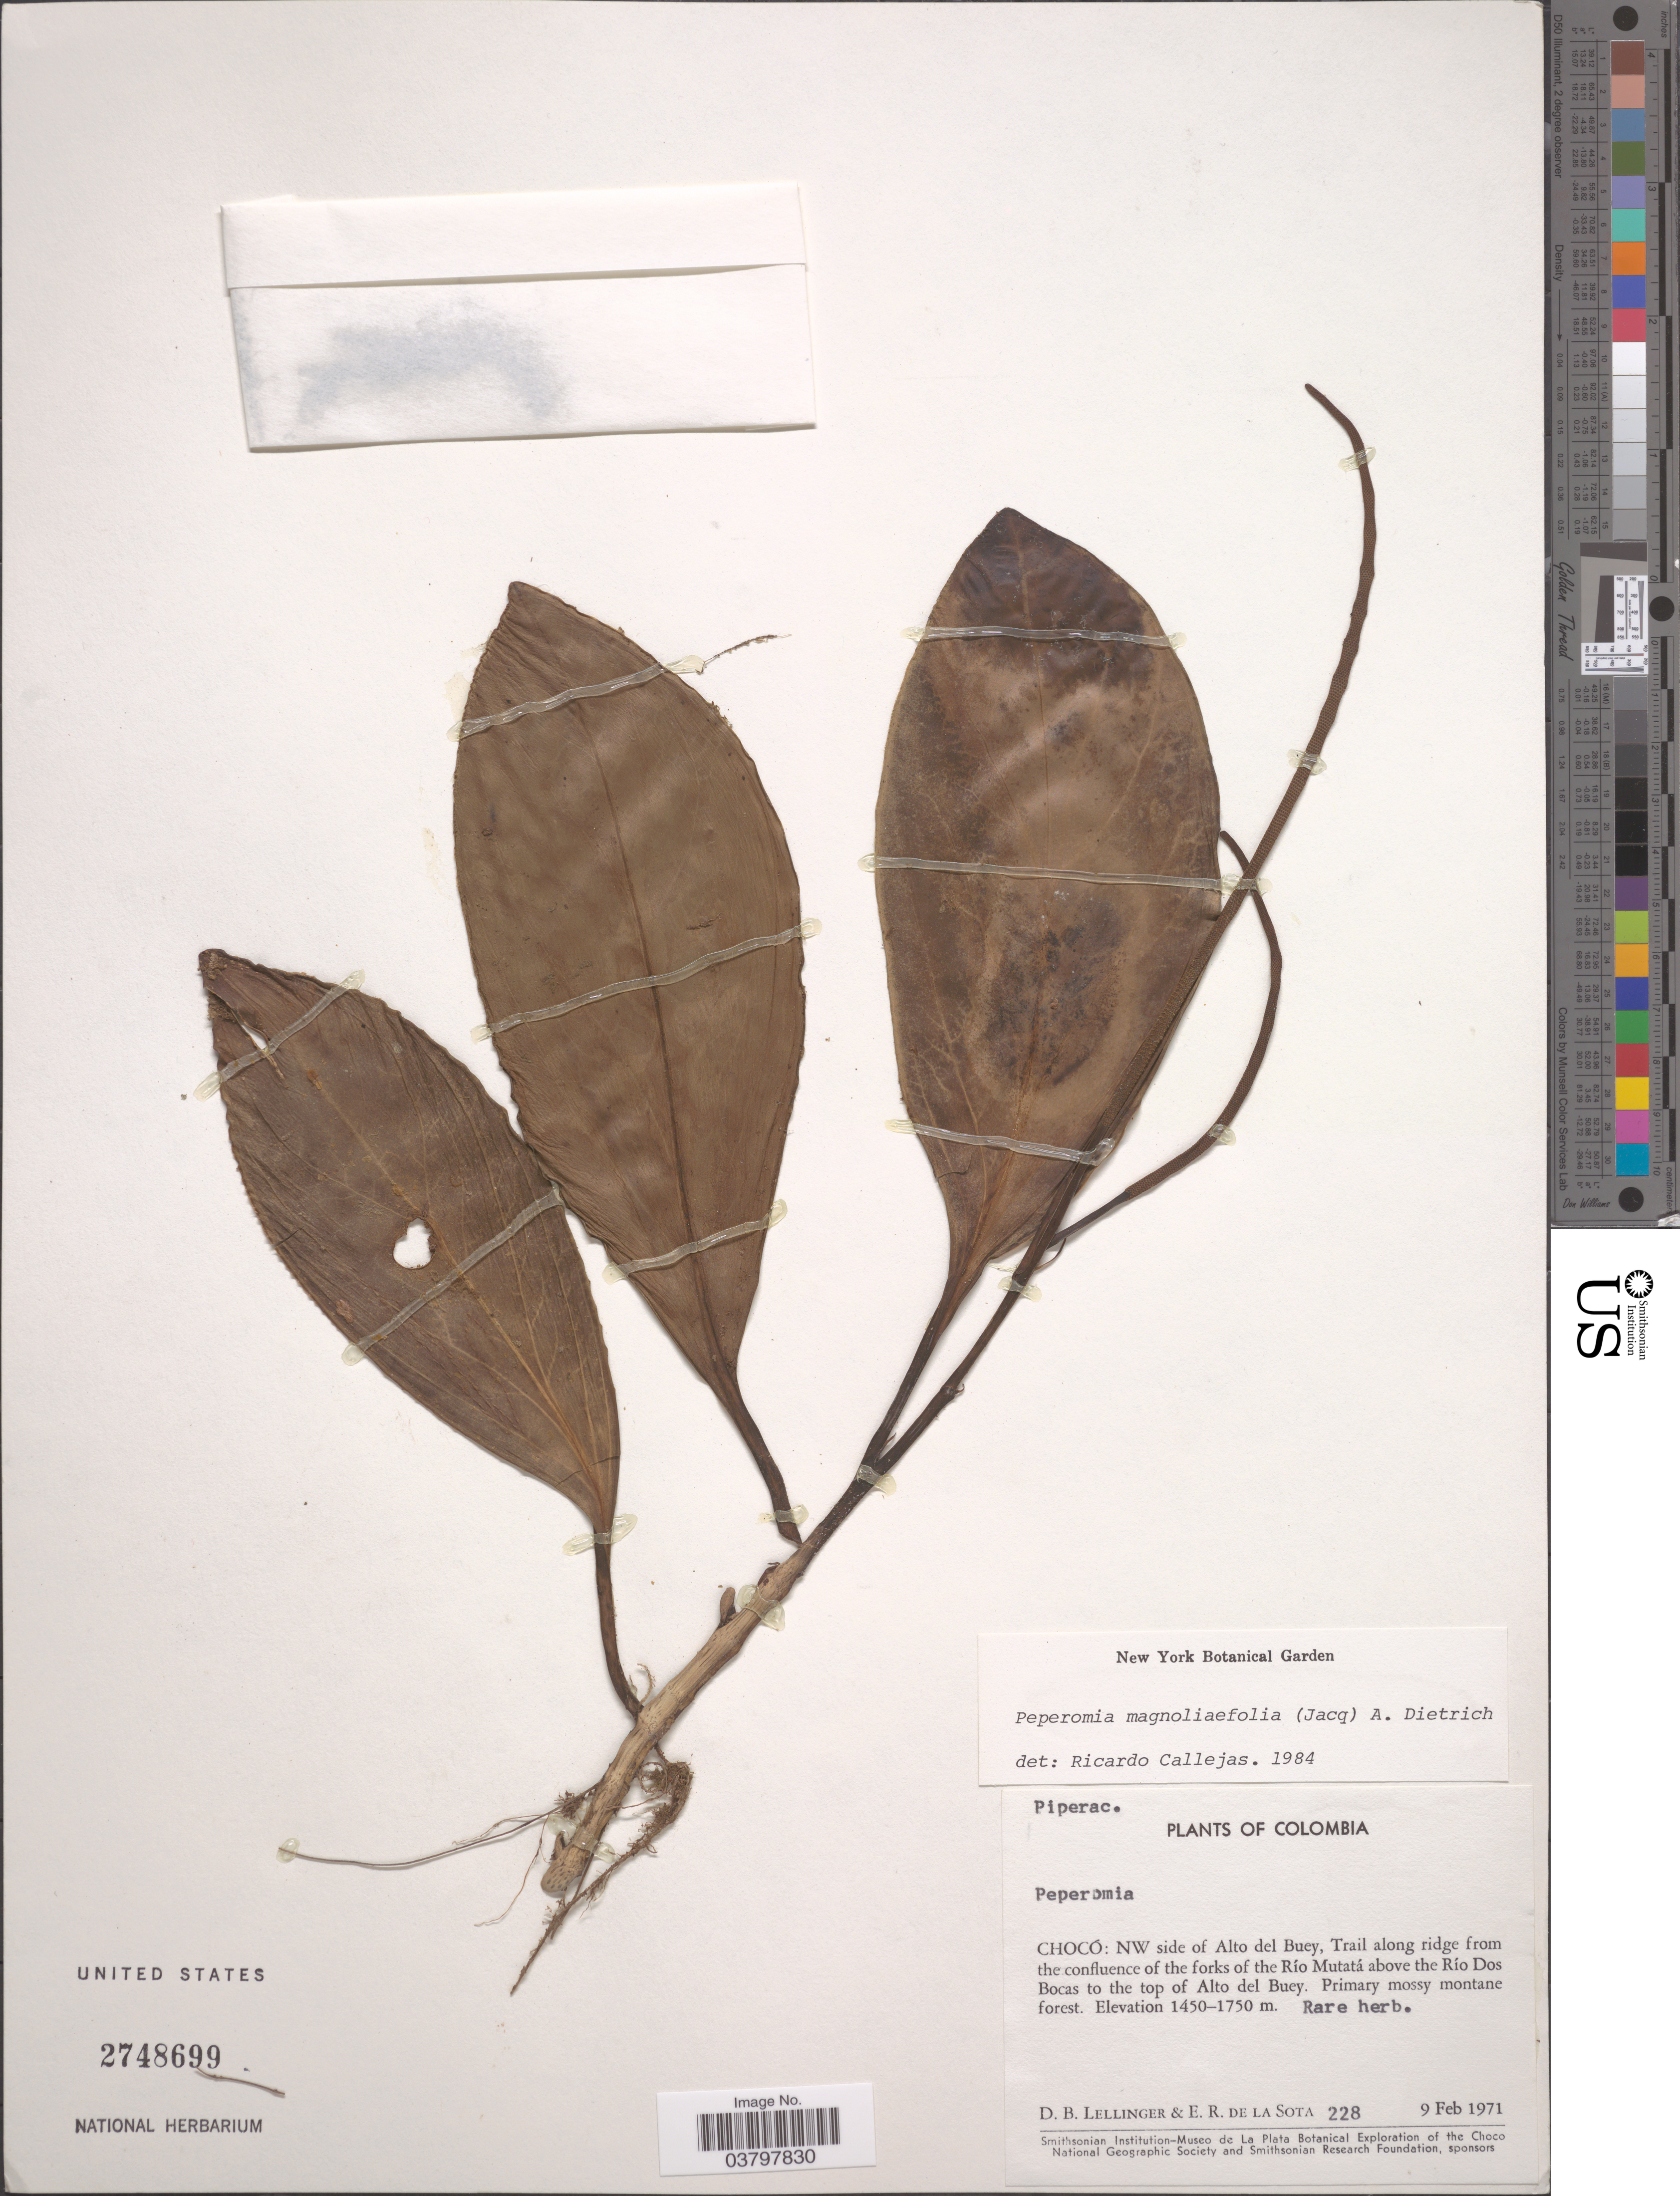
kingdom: Plantae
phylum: Tracheophyta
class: Magnoliopsida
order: Piperales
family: Piperaceae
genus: Peperomia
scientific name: Peperomia magnoliifolia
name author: (Jacq.) A. Dietr.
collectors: D. B. Lellinger & E. R. de la Sota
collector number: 228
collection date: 1971-02-09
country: Colombia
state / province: Chocó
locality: NW side of Alto del Buey, Trail along ridge from the confluence of the forks of the Río Mutatá above the Río Dos Bocas to the top of Alto del Buey.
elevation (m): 1450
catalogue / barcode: US 2748699